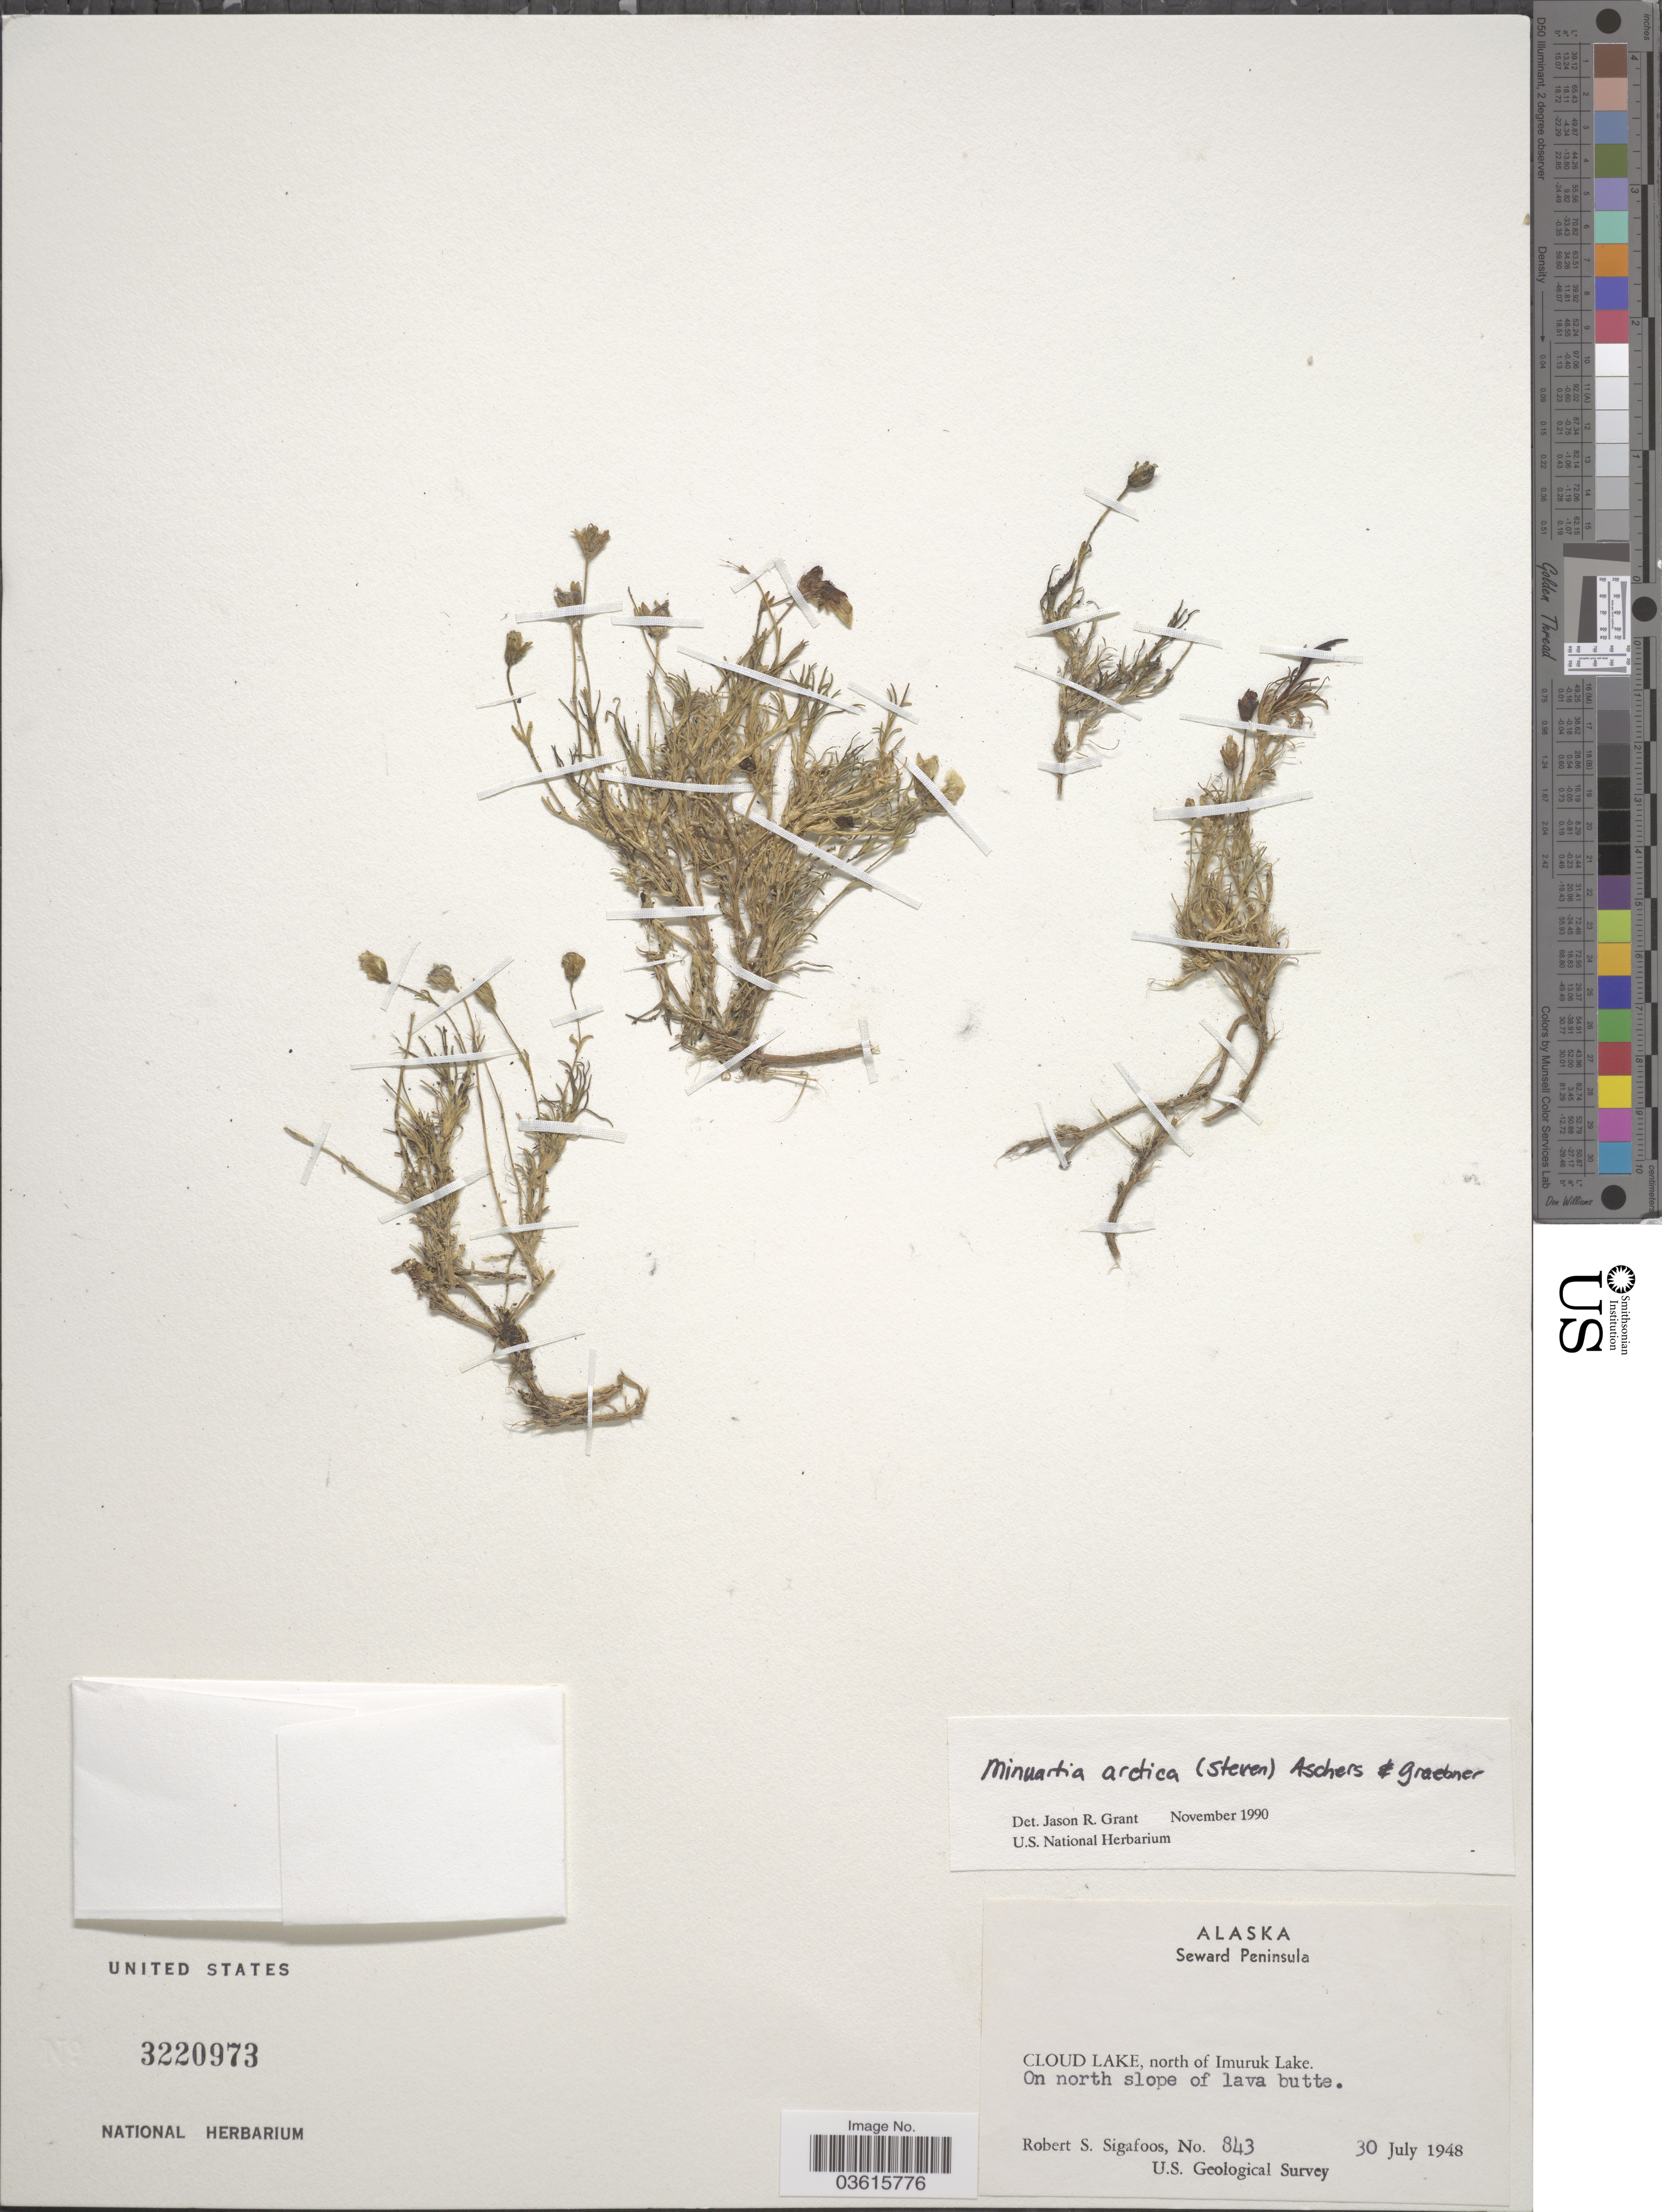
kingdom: Plantae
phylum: Tracheophyta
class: Magnoliopsida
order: Caryophyllales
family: Caryophyllaceae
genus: Cherleria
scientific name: Cherleria arctica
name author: (Steven ex Ser.) A.J. Moore & Dillenb.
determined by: Strong, M. T., (US), Smithsonian Institution - National Museum of Natural History (UNITED STATES)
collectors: R. Sigafoos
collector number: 843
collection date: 1948-07-30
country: United States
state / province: Alaska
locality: Seward Peninsula. Cloud Lake, north of Imuruk Lake. On north slope of lava butte.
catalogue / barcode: US 3220973